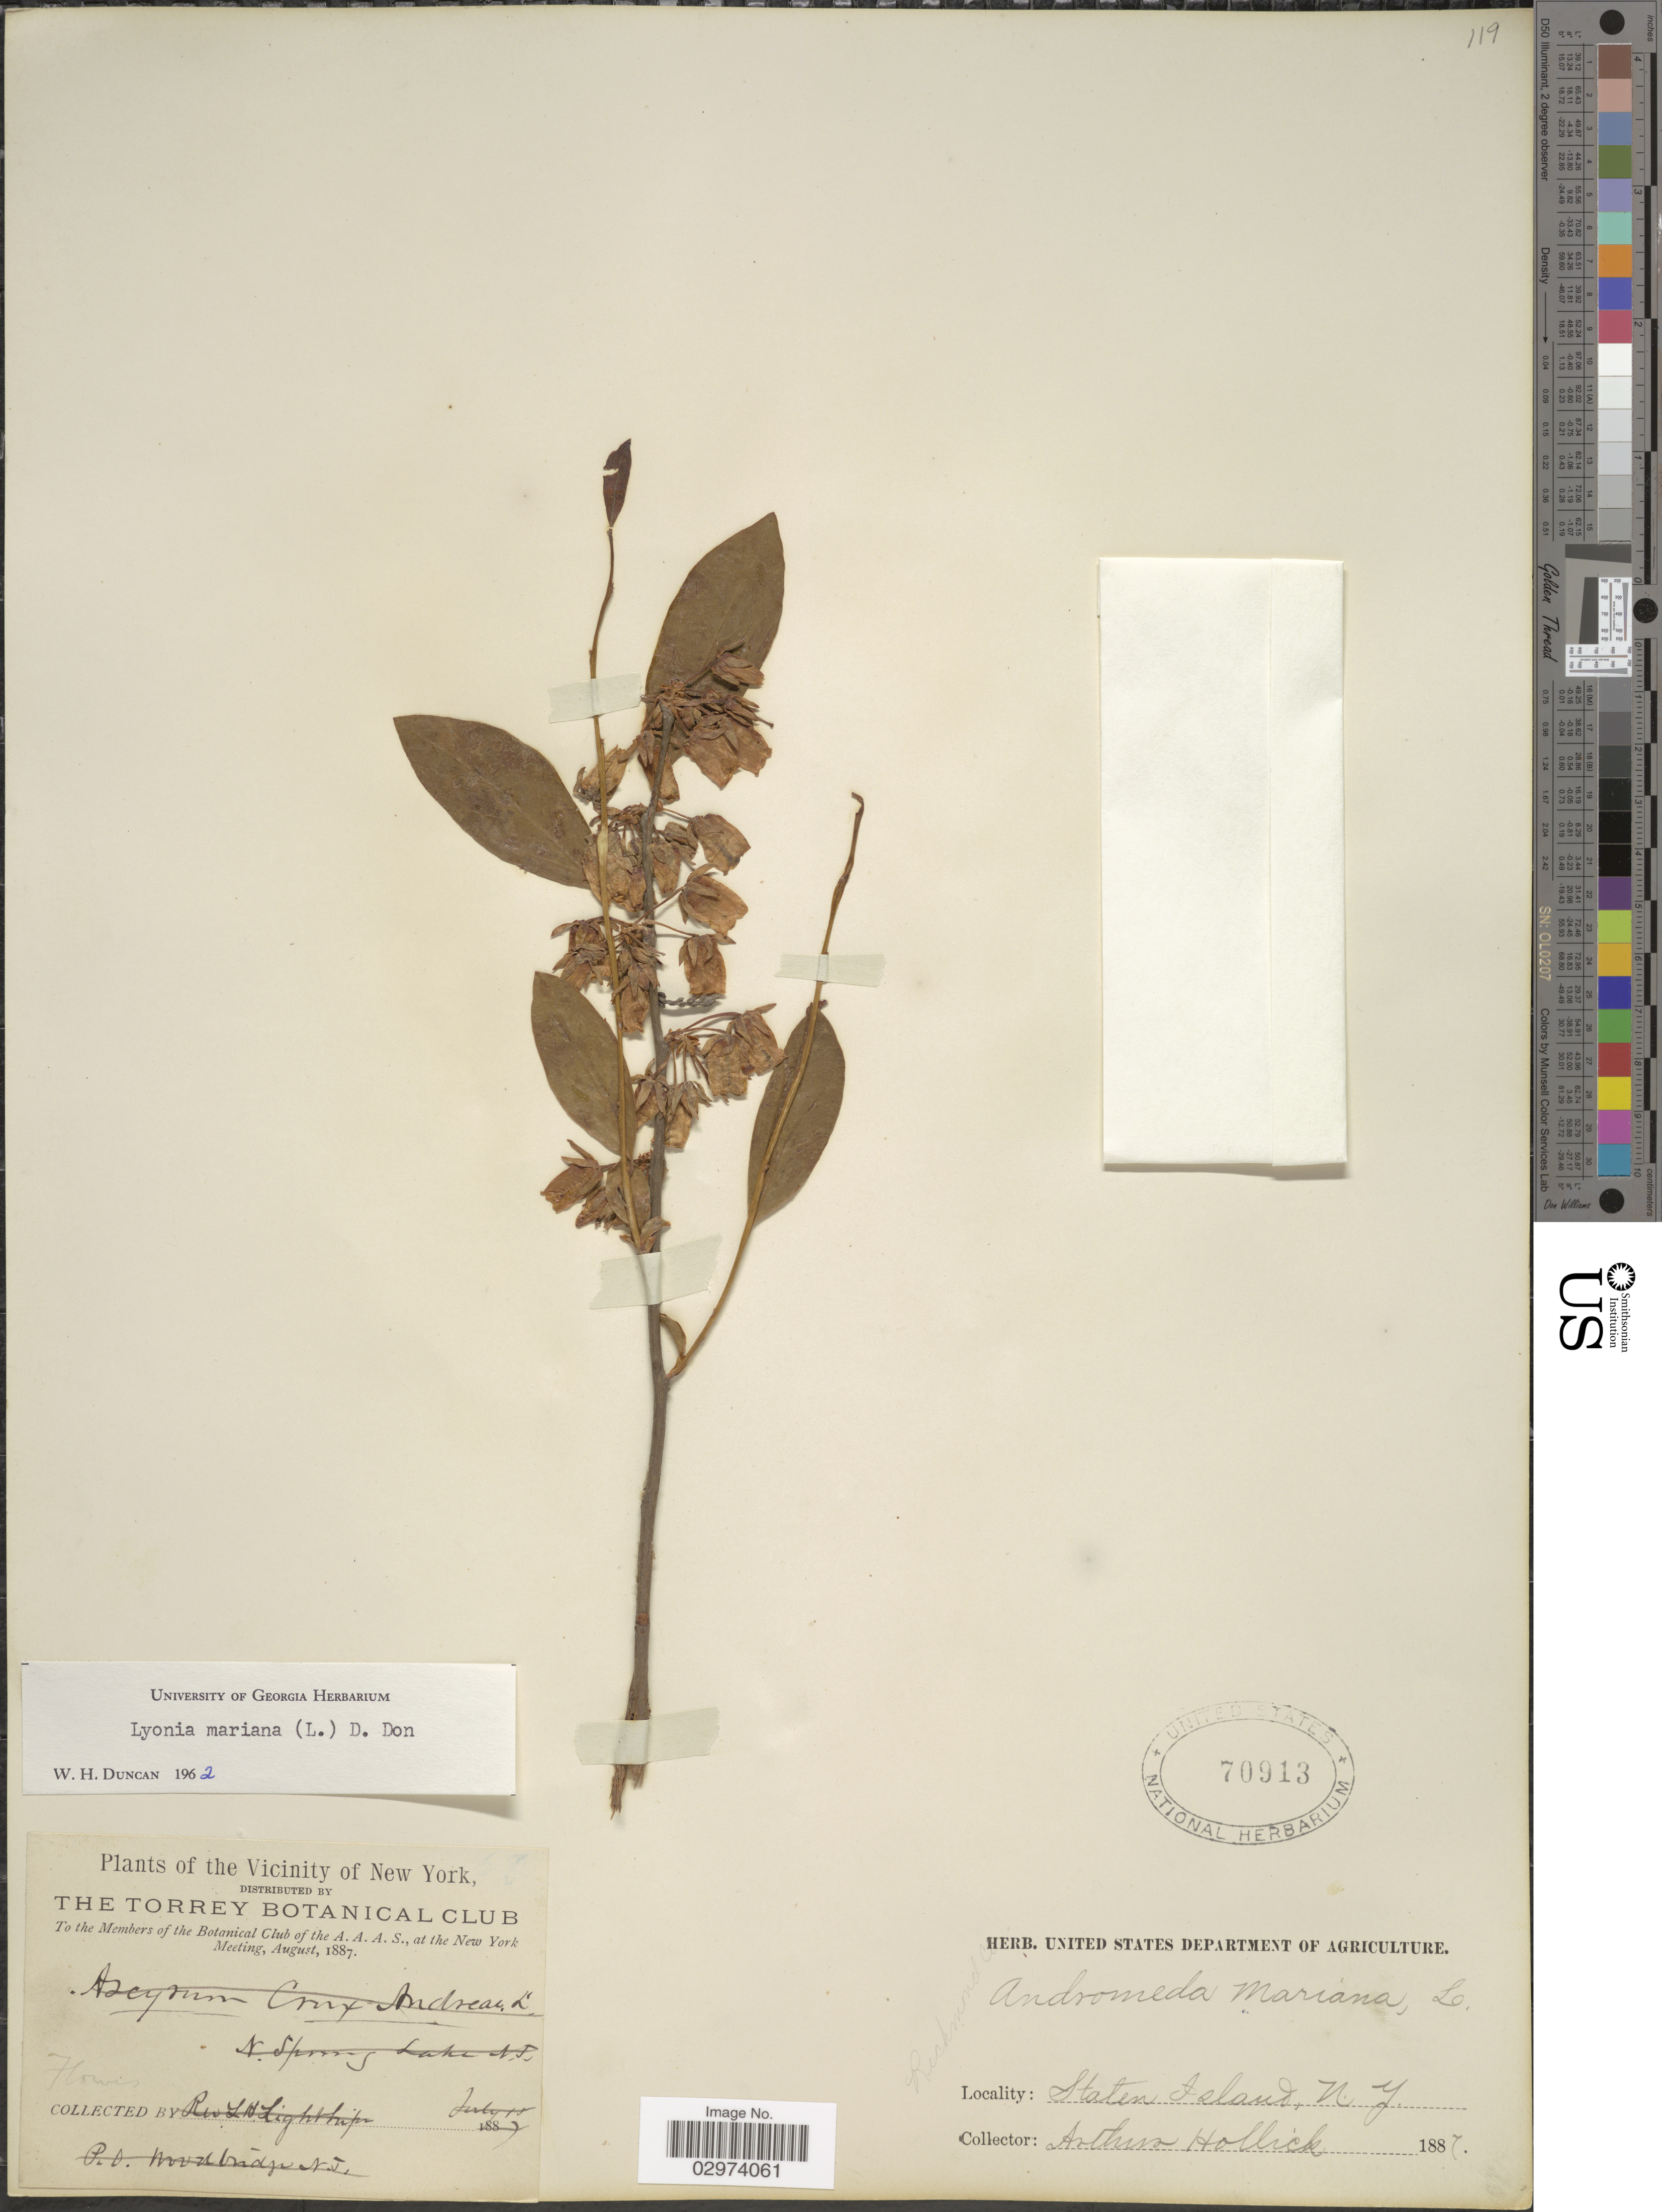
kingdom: Plantae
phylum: Tracheophyta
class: Magnoliopsida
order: Ericales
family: Ericaceae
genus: Lyonia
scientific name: Lyonia mariana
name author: (L.) D. Don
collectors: A. Hollick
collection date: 1887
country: United States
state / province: New York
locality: Vicinity of New York. Staten Island, N.Y.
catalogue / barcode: US 70913